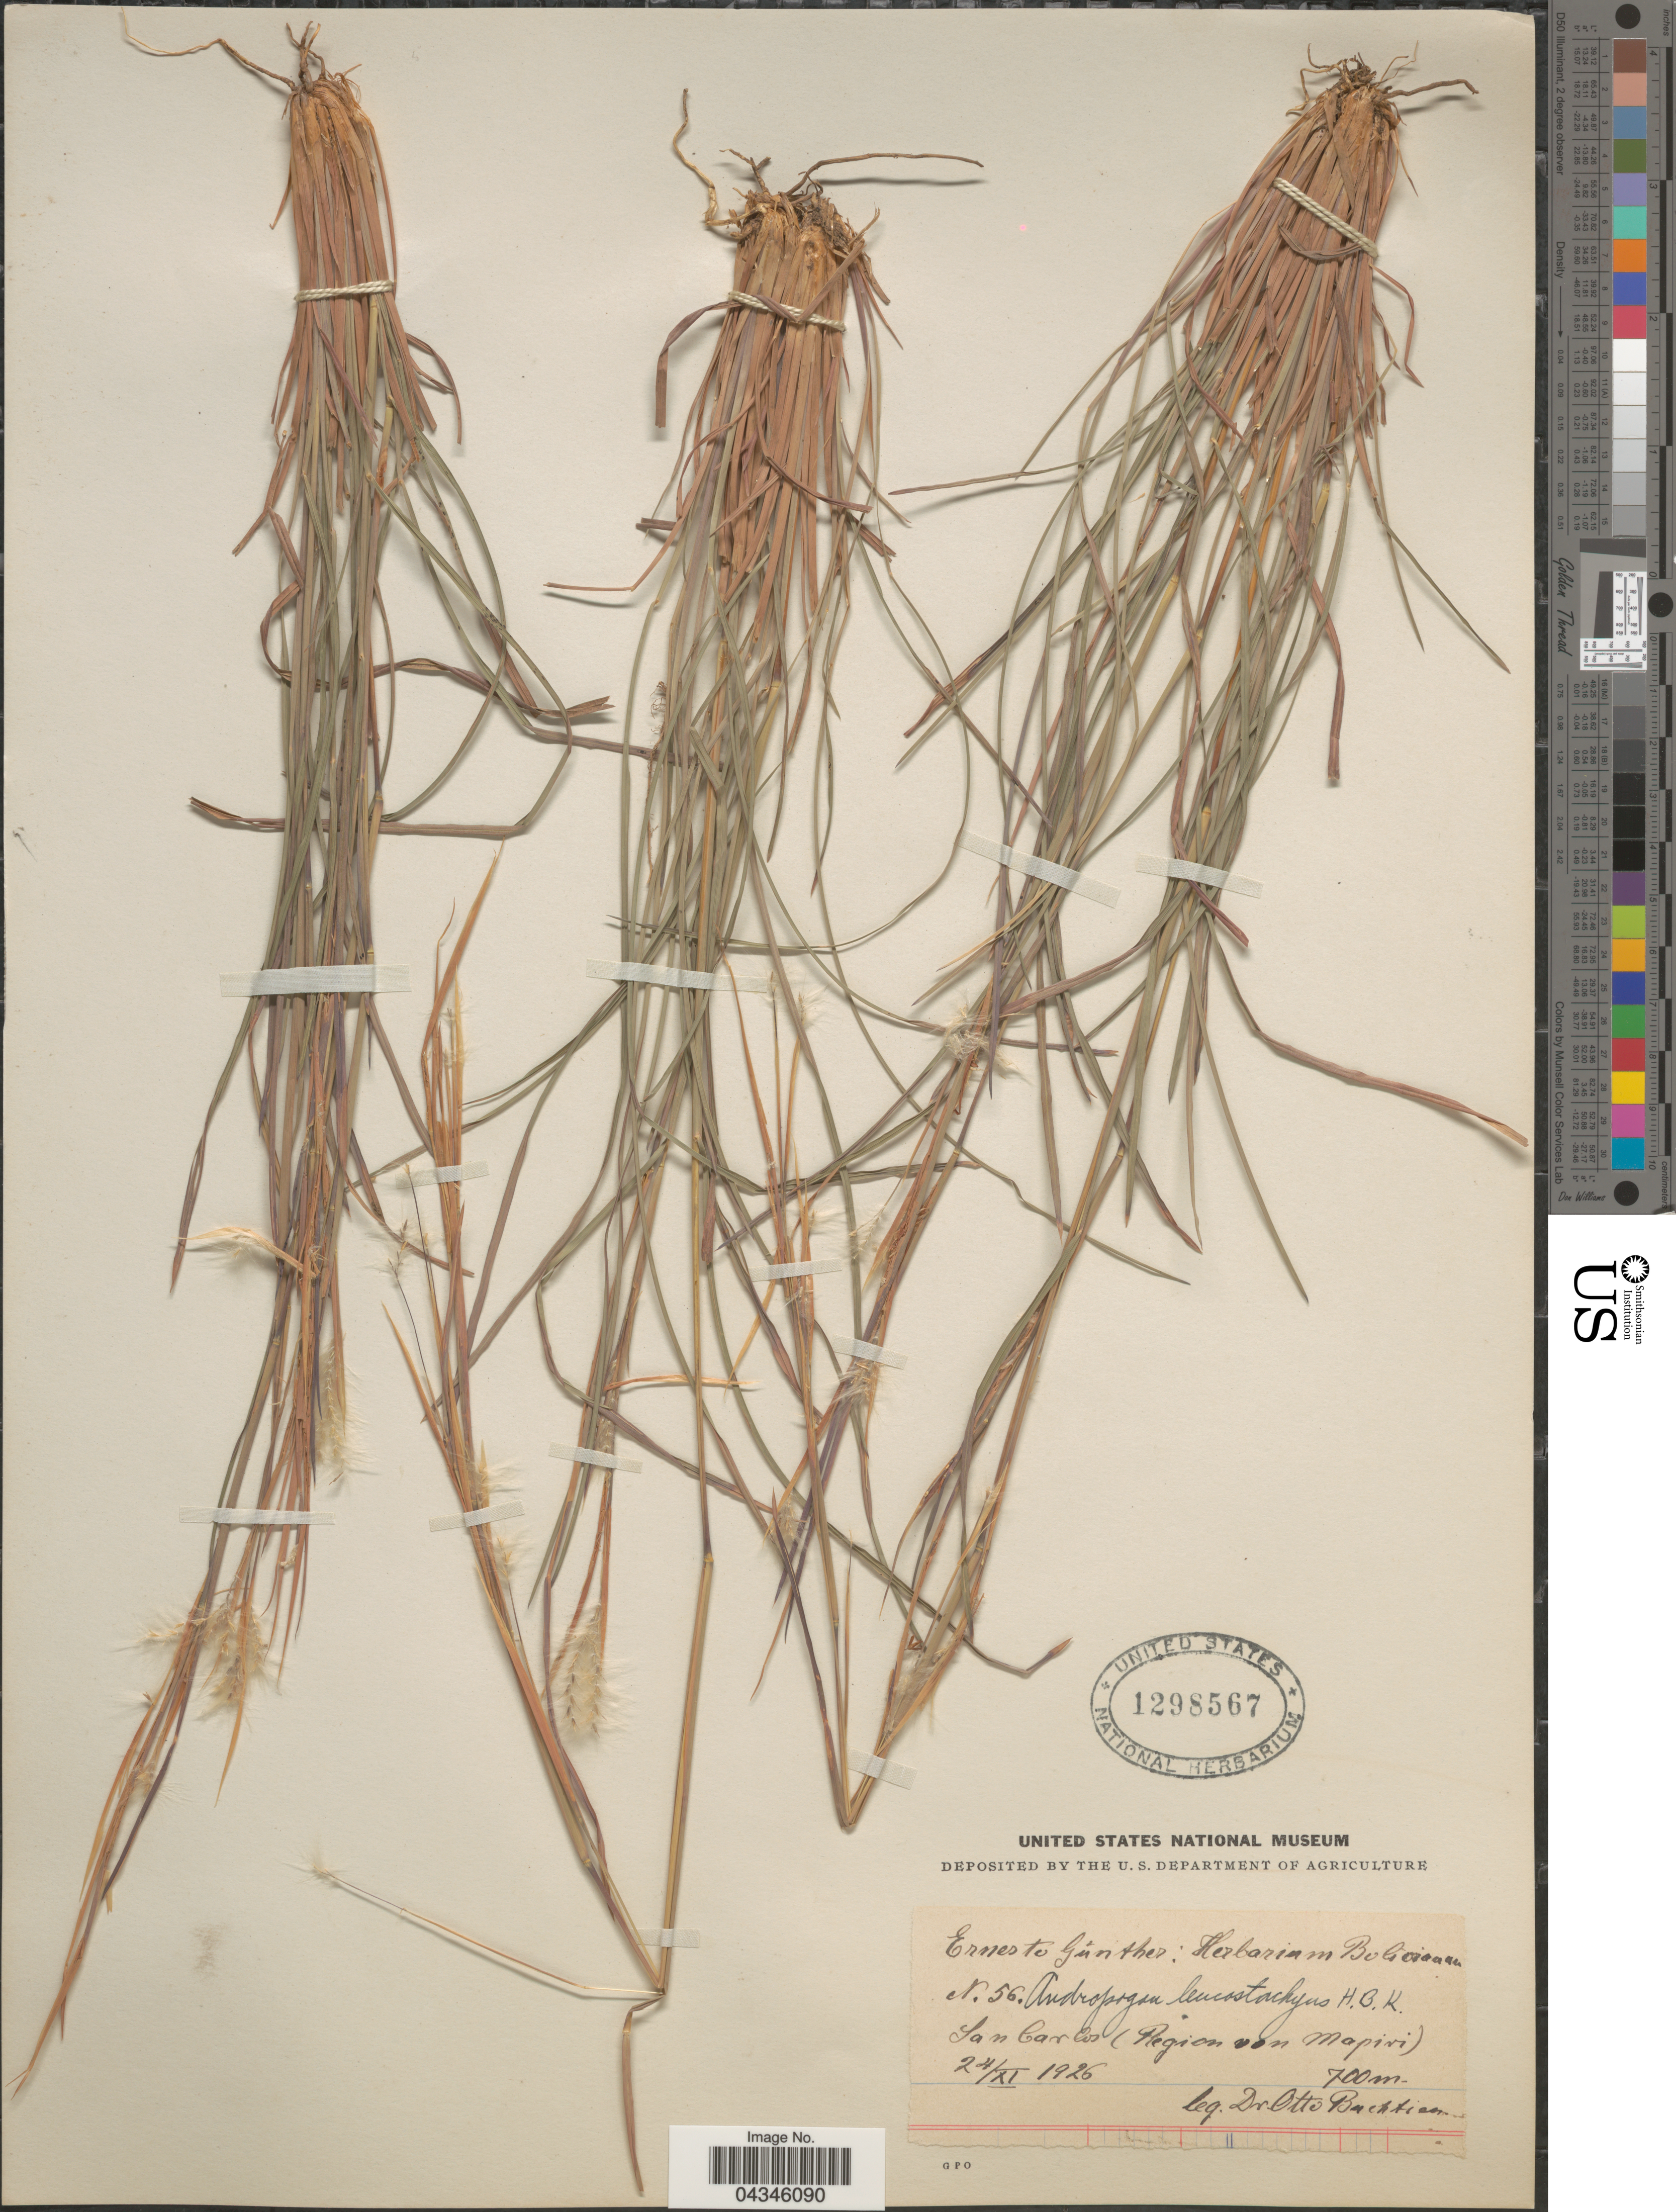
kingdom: Plantae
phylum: Tracheophyta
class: Liliopsida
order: Poales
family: Poaceae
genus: Andropogon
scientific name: Andropogon leucostachyus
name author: Kunth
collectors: O. Buchtien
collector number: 56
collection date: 1926-11-24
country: Bolivia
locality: San Carlos (Region von Mapiri).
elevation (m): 700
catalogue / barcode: US 1298567